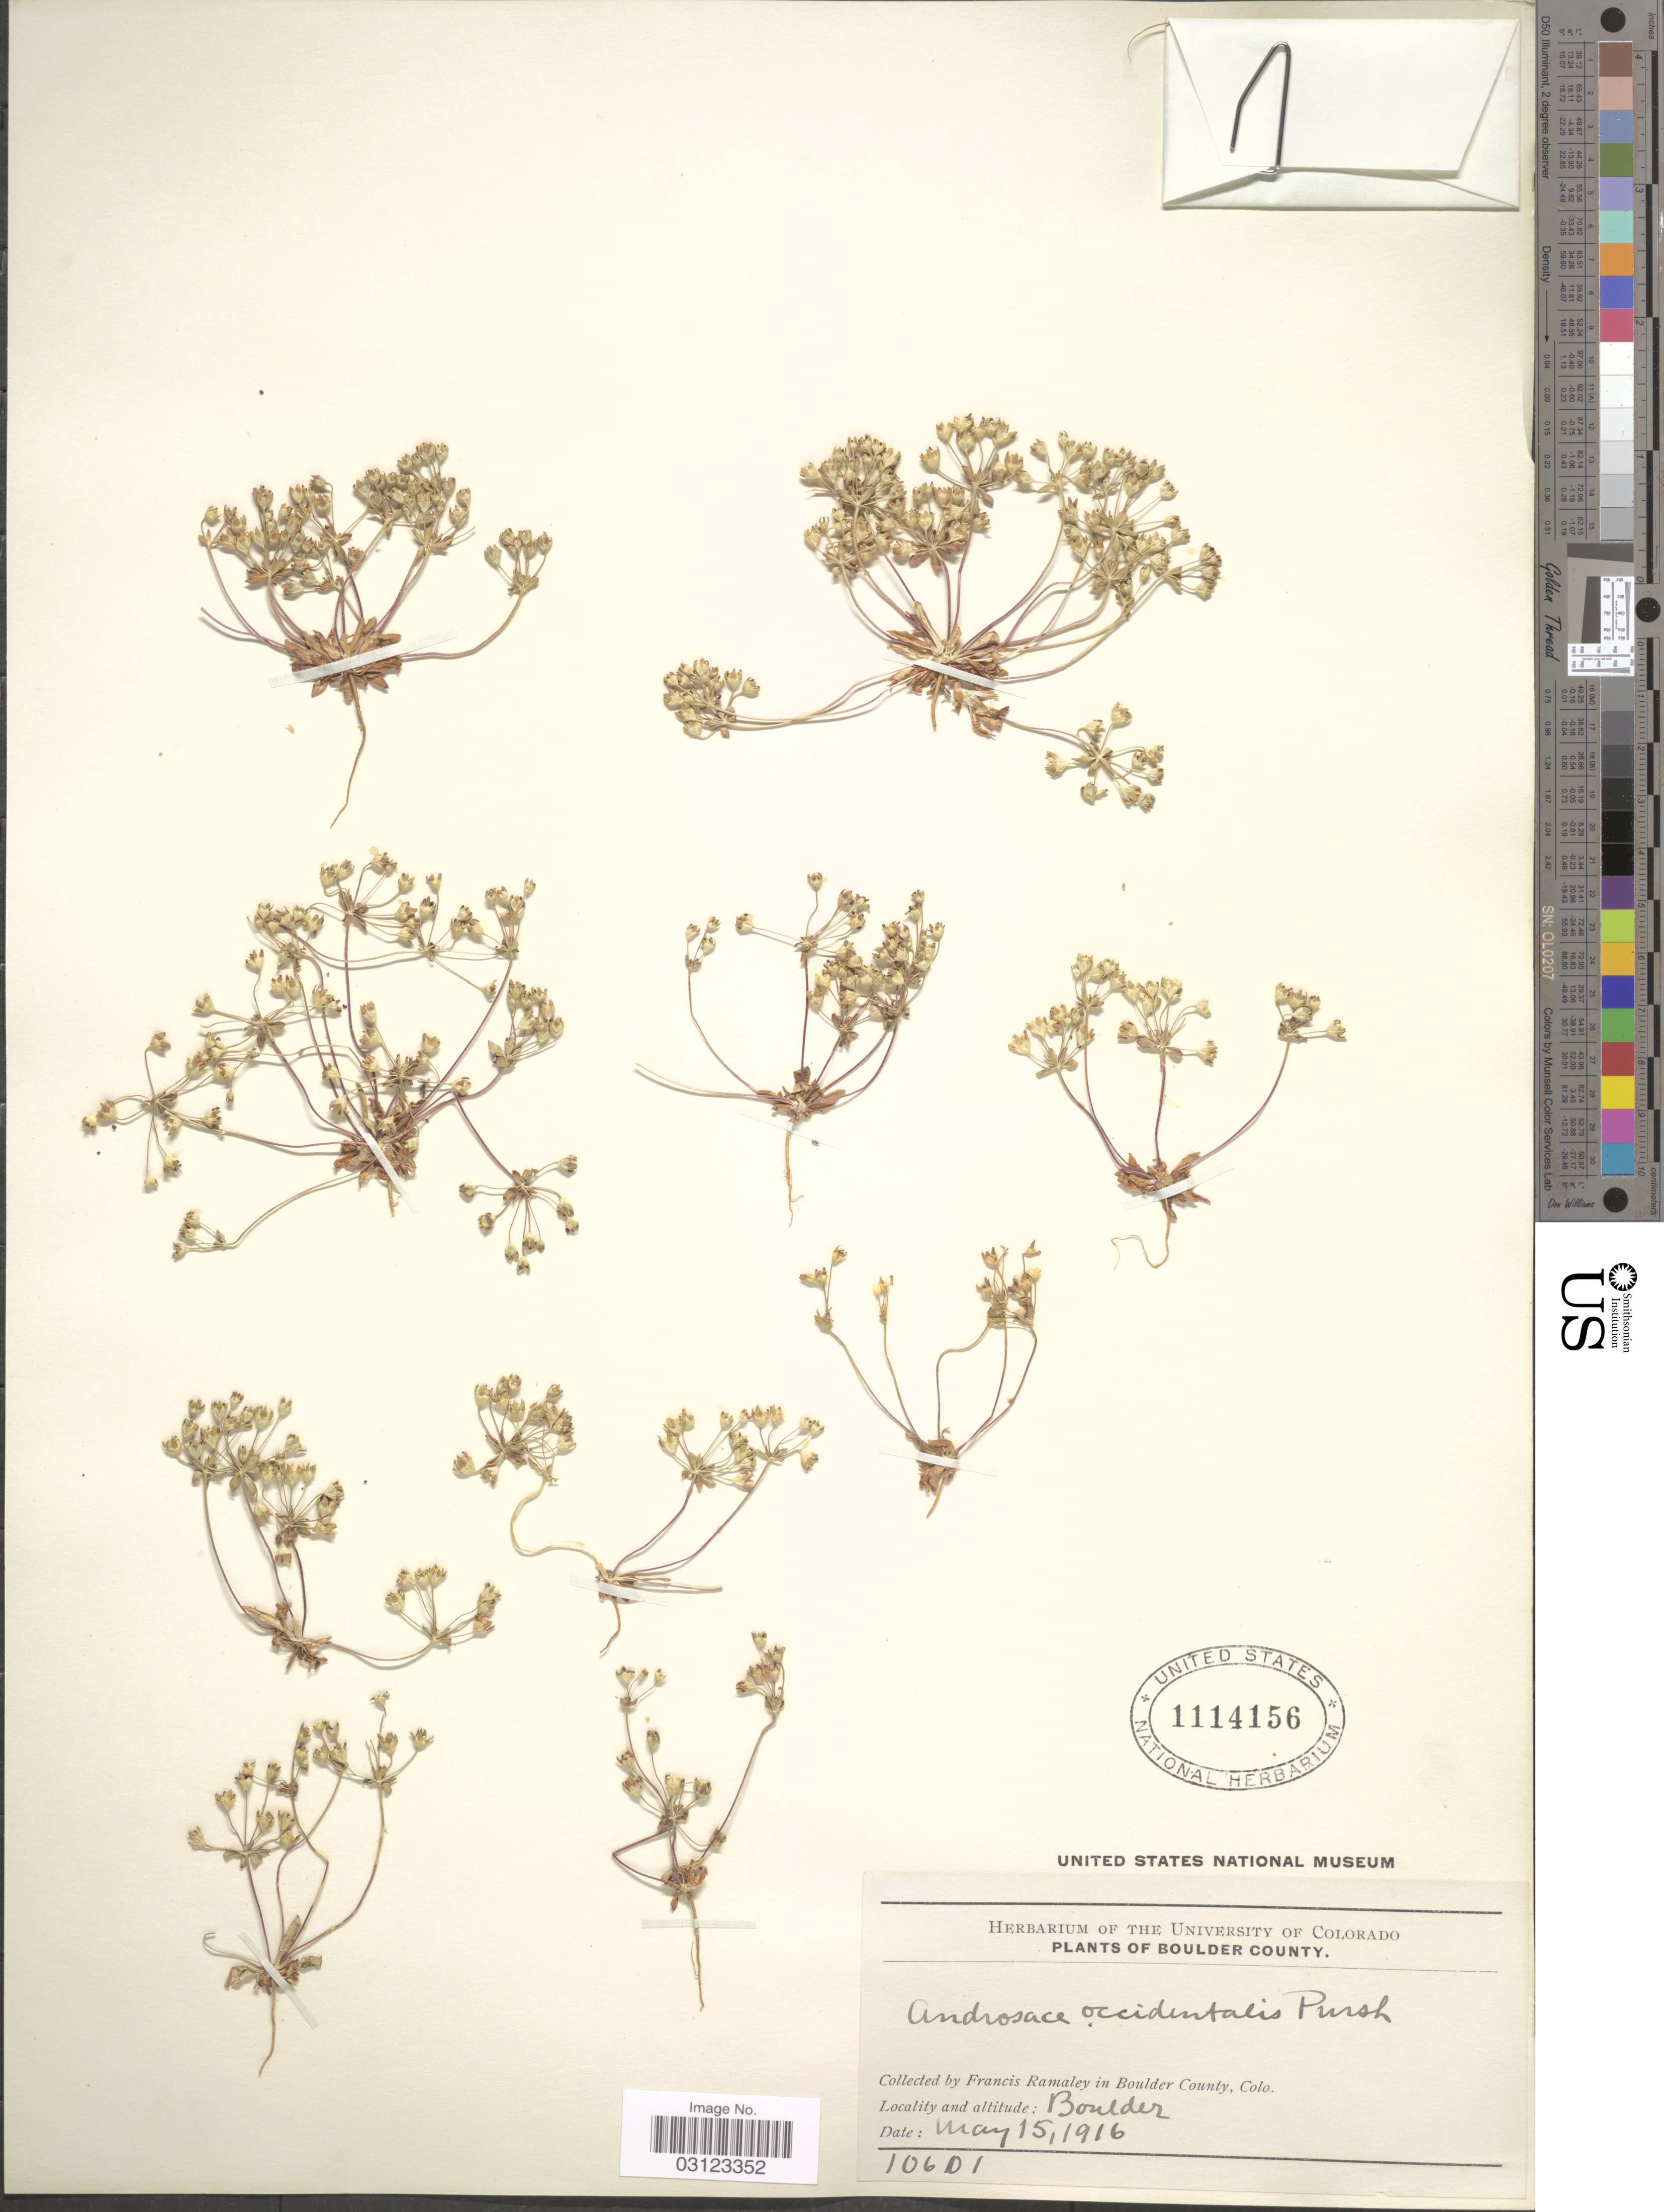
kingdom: Plantae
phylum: Tracheophyta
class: Magnoliopsida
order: Ericales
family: Primulaceae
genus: Androsace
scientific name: Androsace occidentalis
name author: (Pursh) Pursh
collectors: F. Ramaley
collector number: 10601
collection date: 1916-05-15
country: United States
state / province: Colorado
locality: Boulder County. Colo. Boulder.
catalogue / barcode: US 1114156